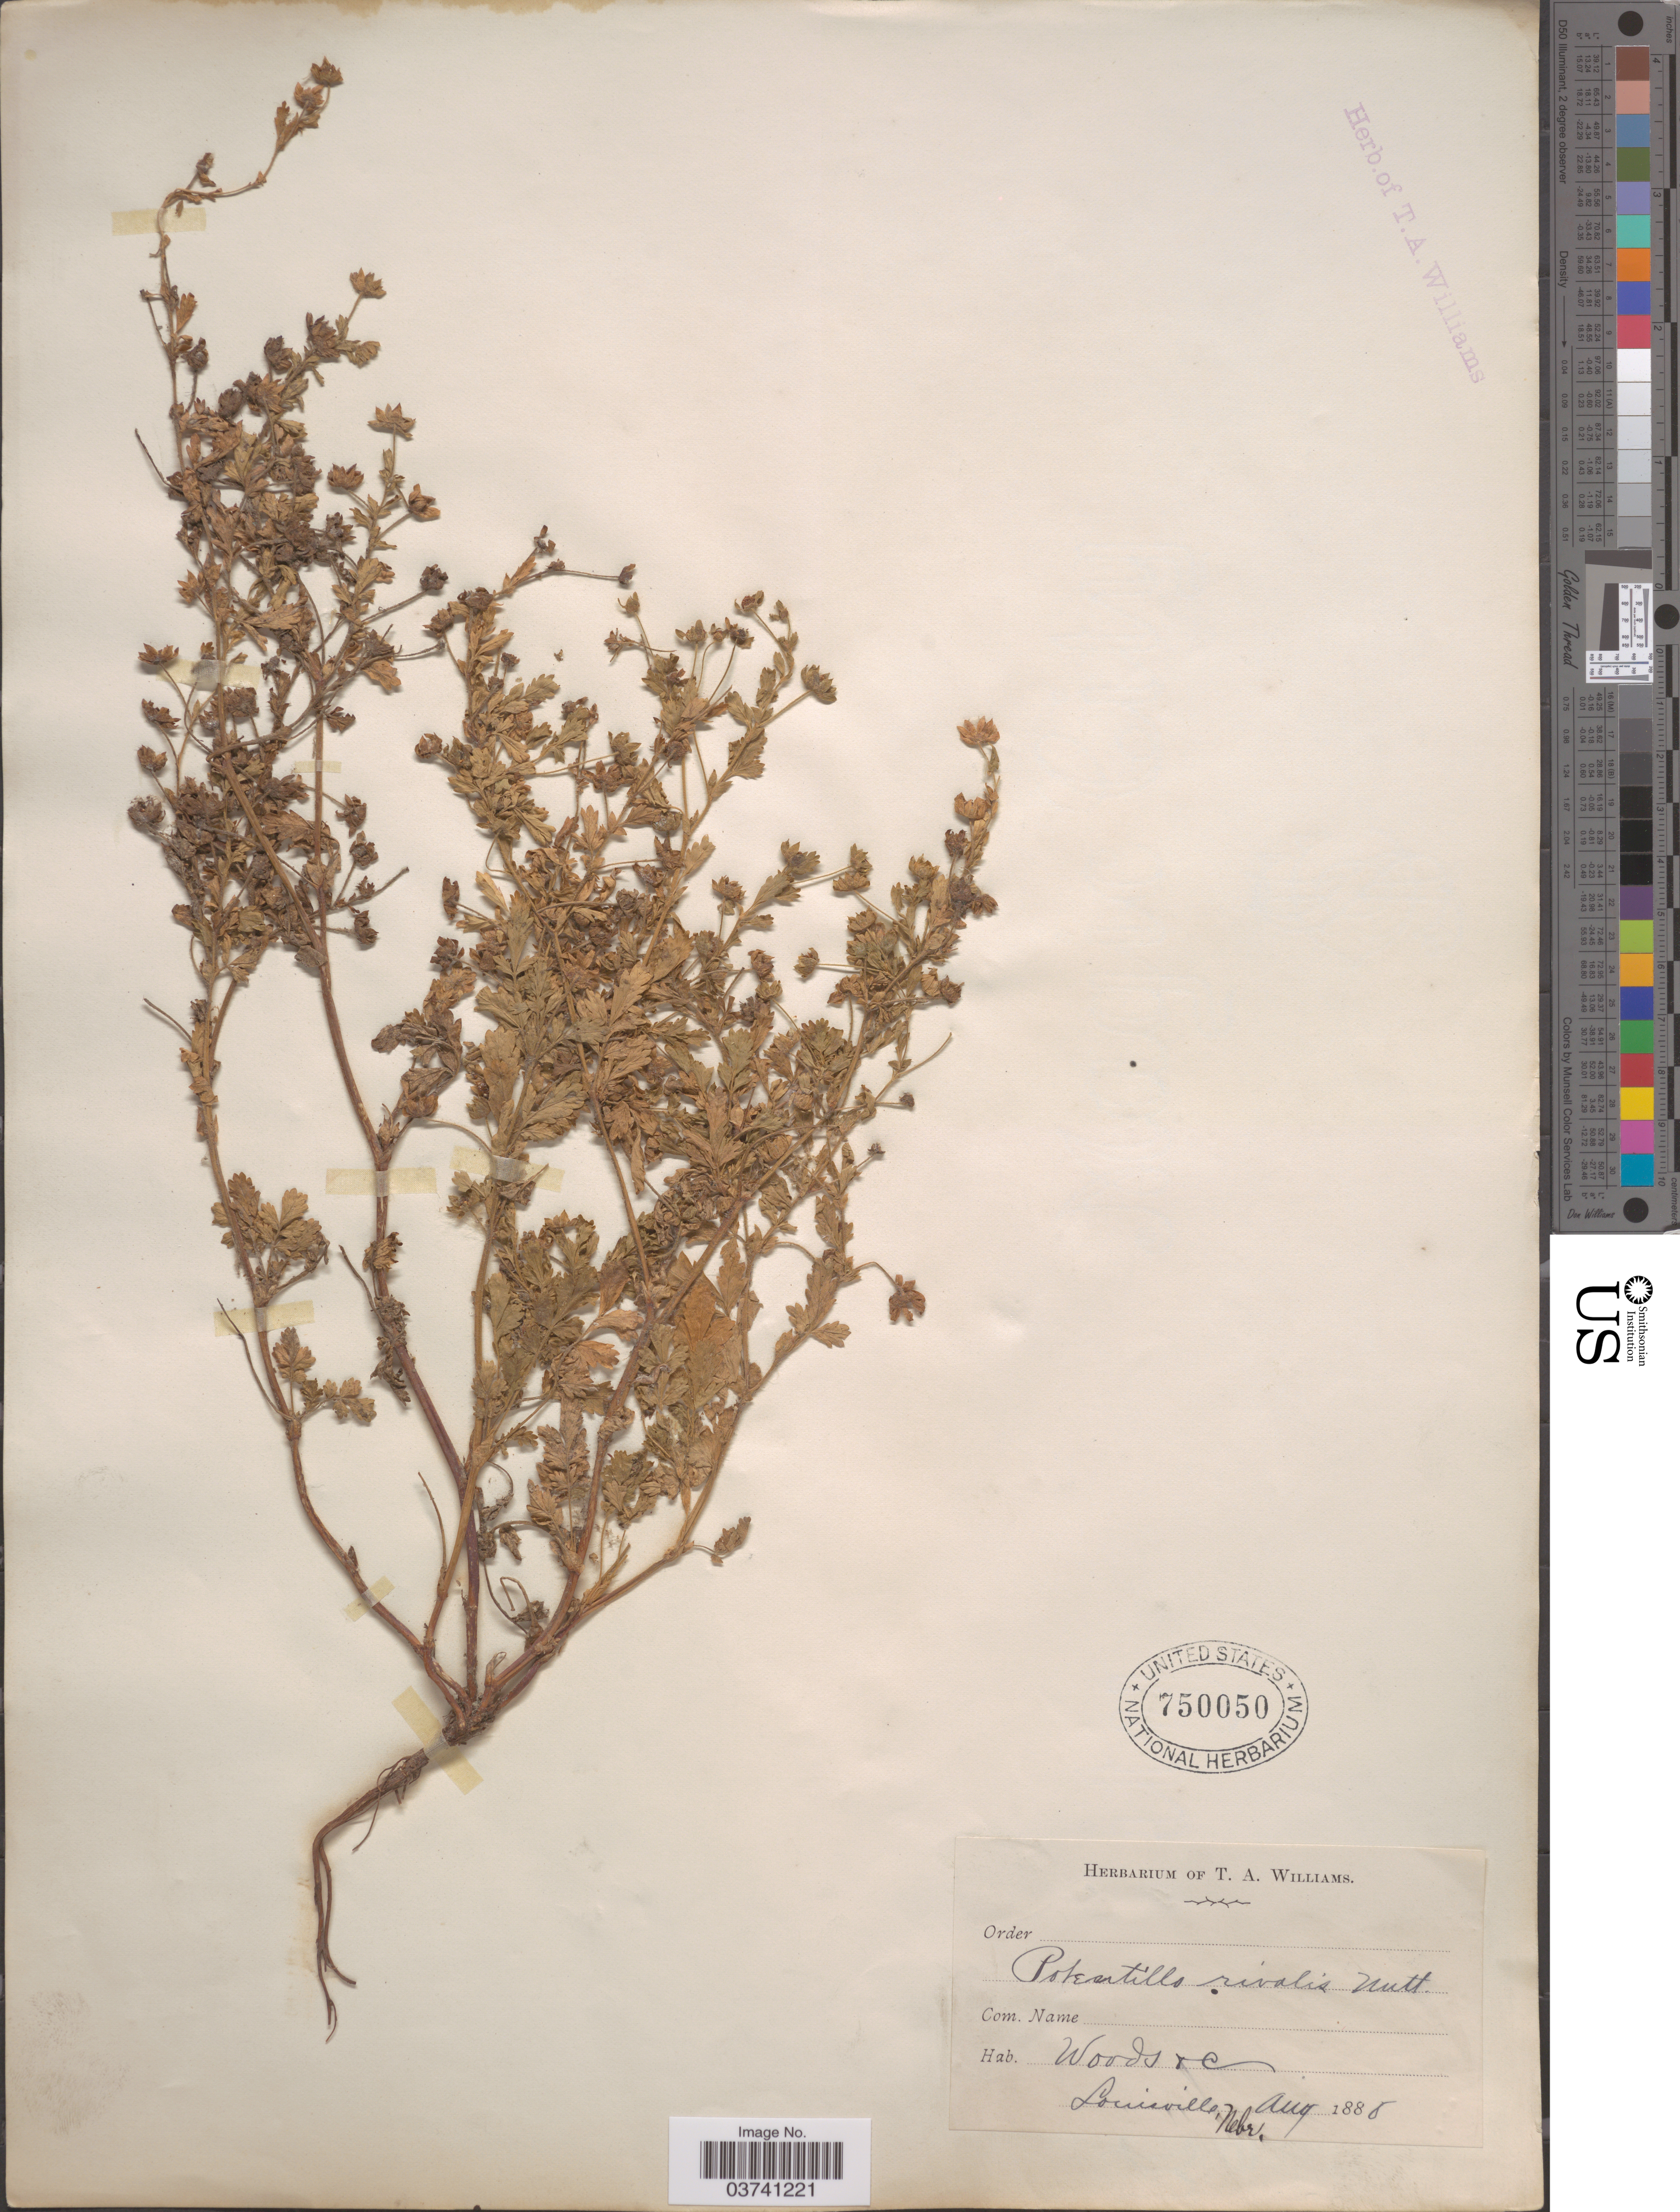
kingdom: Plantae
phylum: Tracheophyta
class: Magnoliopsida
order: Rosales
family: Rosaceae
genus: Potentilla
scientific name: Potentilla rivalis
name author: Nutt.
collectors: ex herb. Thos. A. Williams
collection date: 1886-08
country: United States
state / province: Nebraska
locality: Louisville.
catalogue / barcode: US 750050